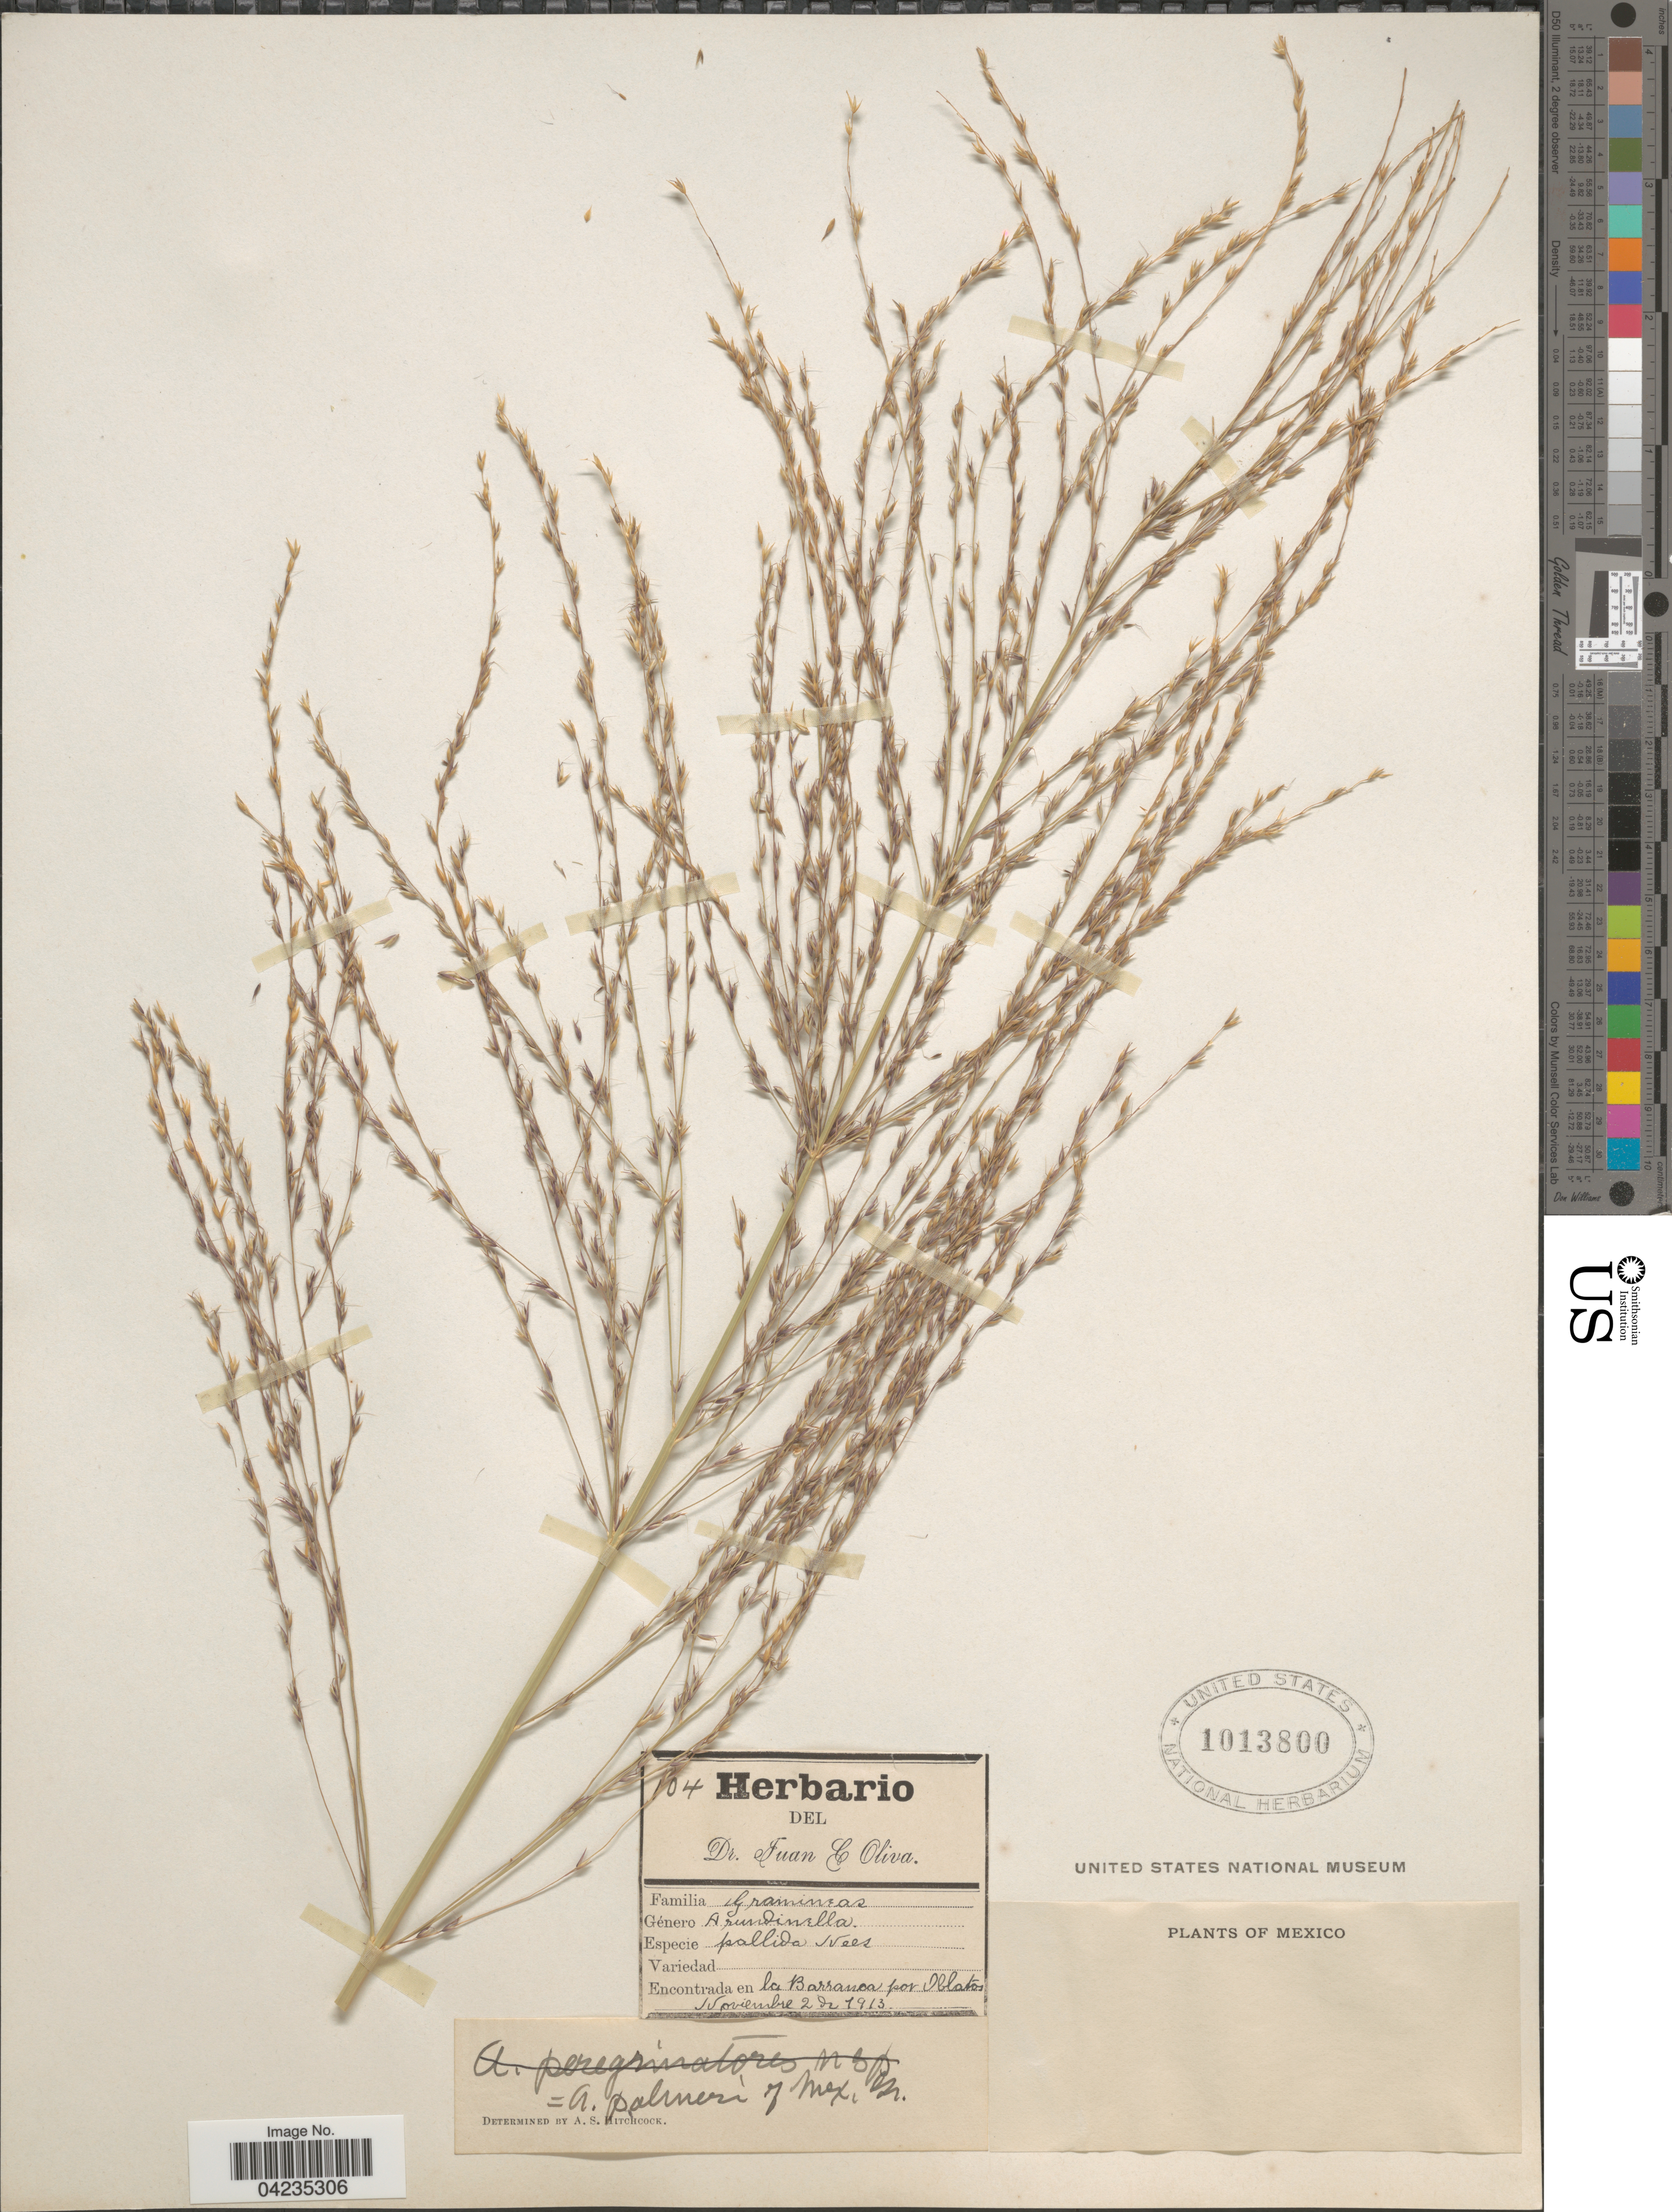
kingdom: Plantae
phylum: Tracheophyta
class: Liliopsida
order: Poales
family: Poaceae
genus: Arundinella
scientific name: Arundinella hispida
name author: (Humb. & Bonpl. ex Willd.) Kuntze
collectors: J. C. Oliva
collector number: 104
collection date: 1913-11-02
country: Mexico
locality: La Barranca por Iblatos.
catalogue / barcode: US 1013800